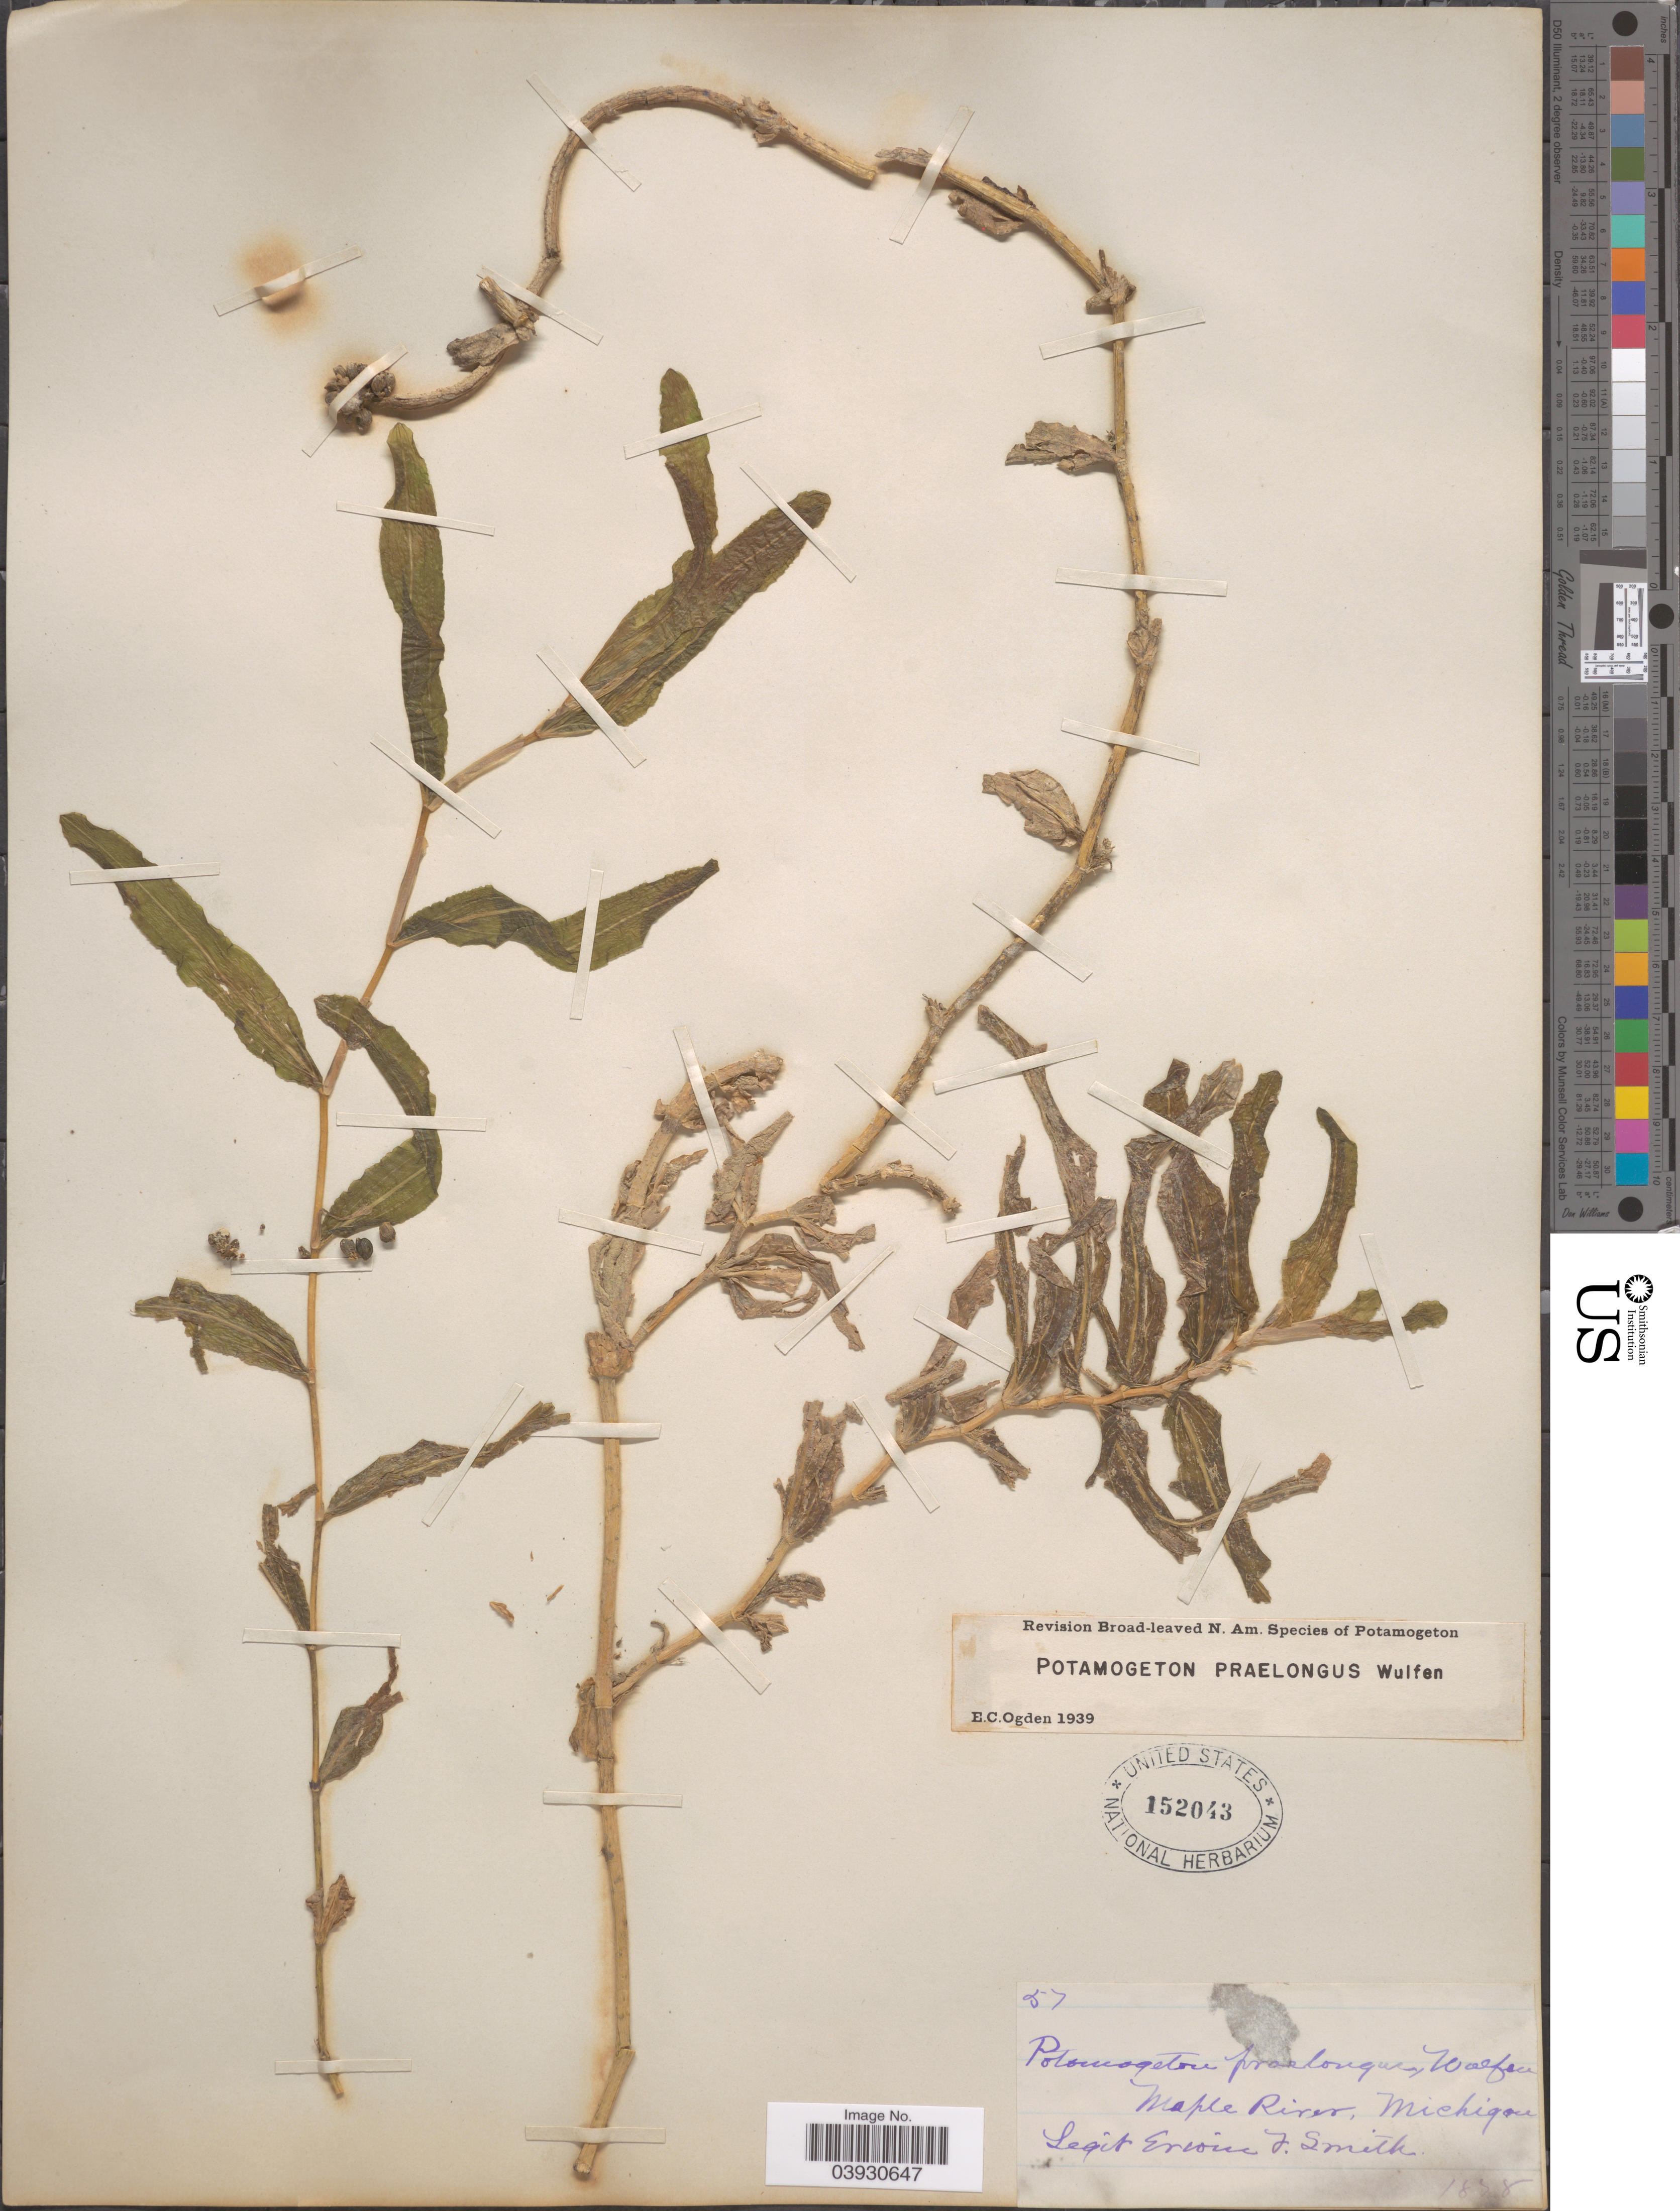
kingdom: Plantae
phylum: Tracheophyta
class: Liliopsida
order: Alismatales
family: Potamogetonaceae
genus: Potamogeton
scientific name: Potamogeton praelongus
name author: Wulfen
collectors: E. F. Smith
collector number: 57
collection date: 1878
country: United States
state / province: Michigan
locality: Maple River.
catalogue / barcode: US 152043